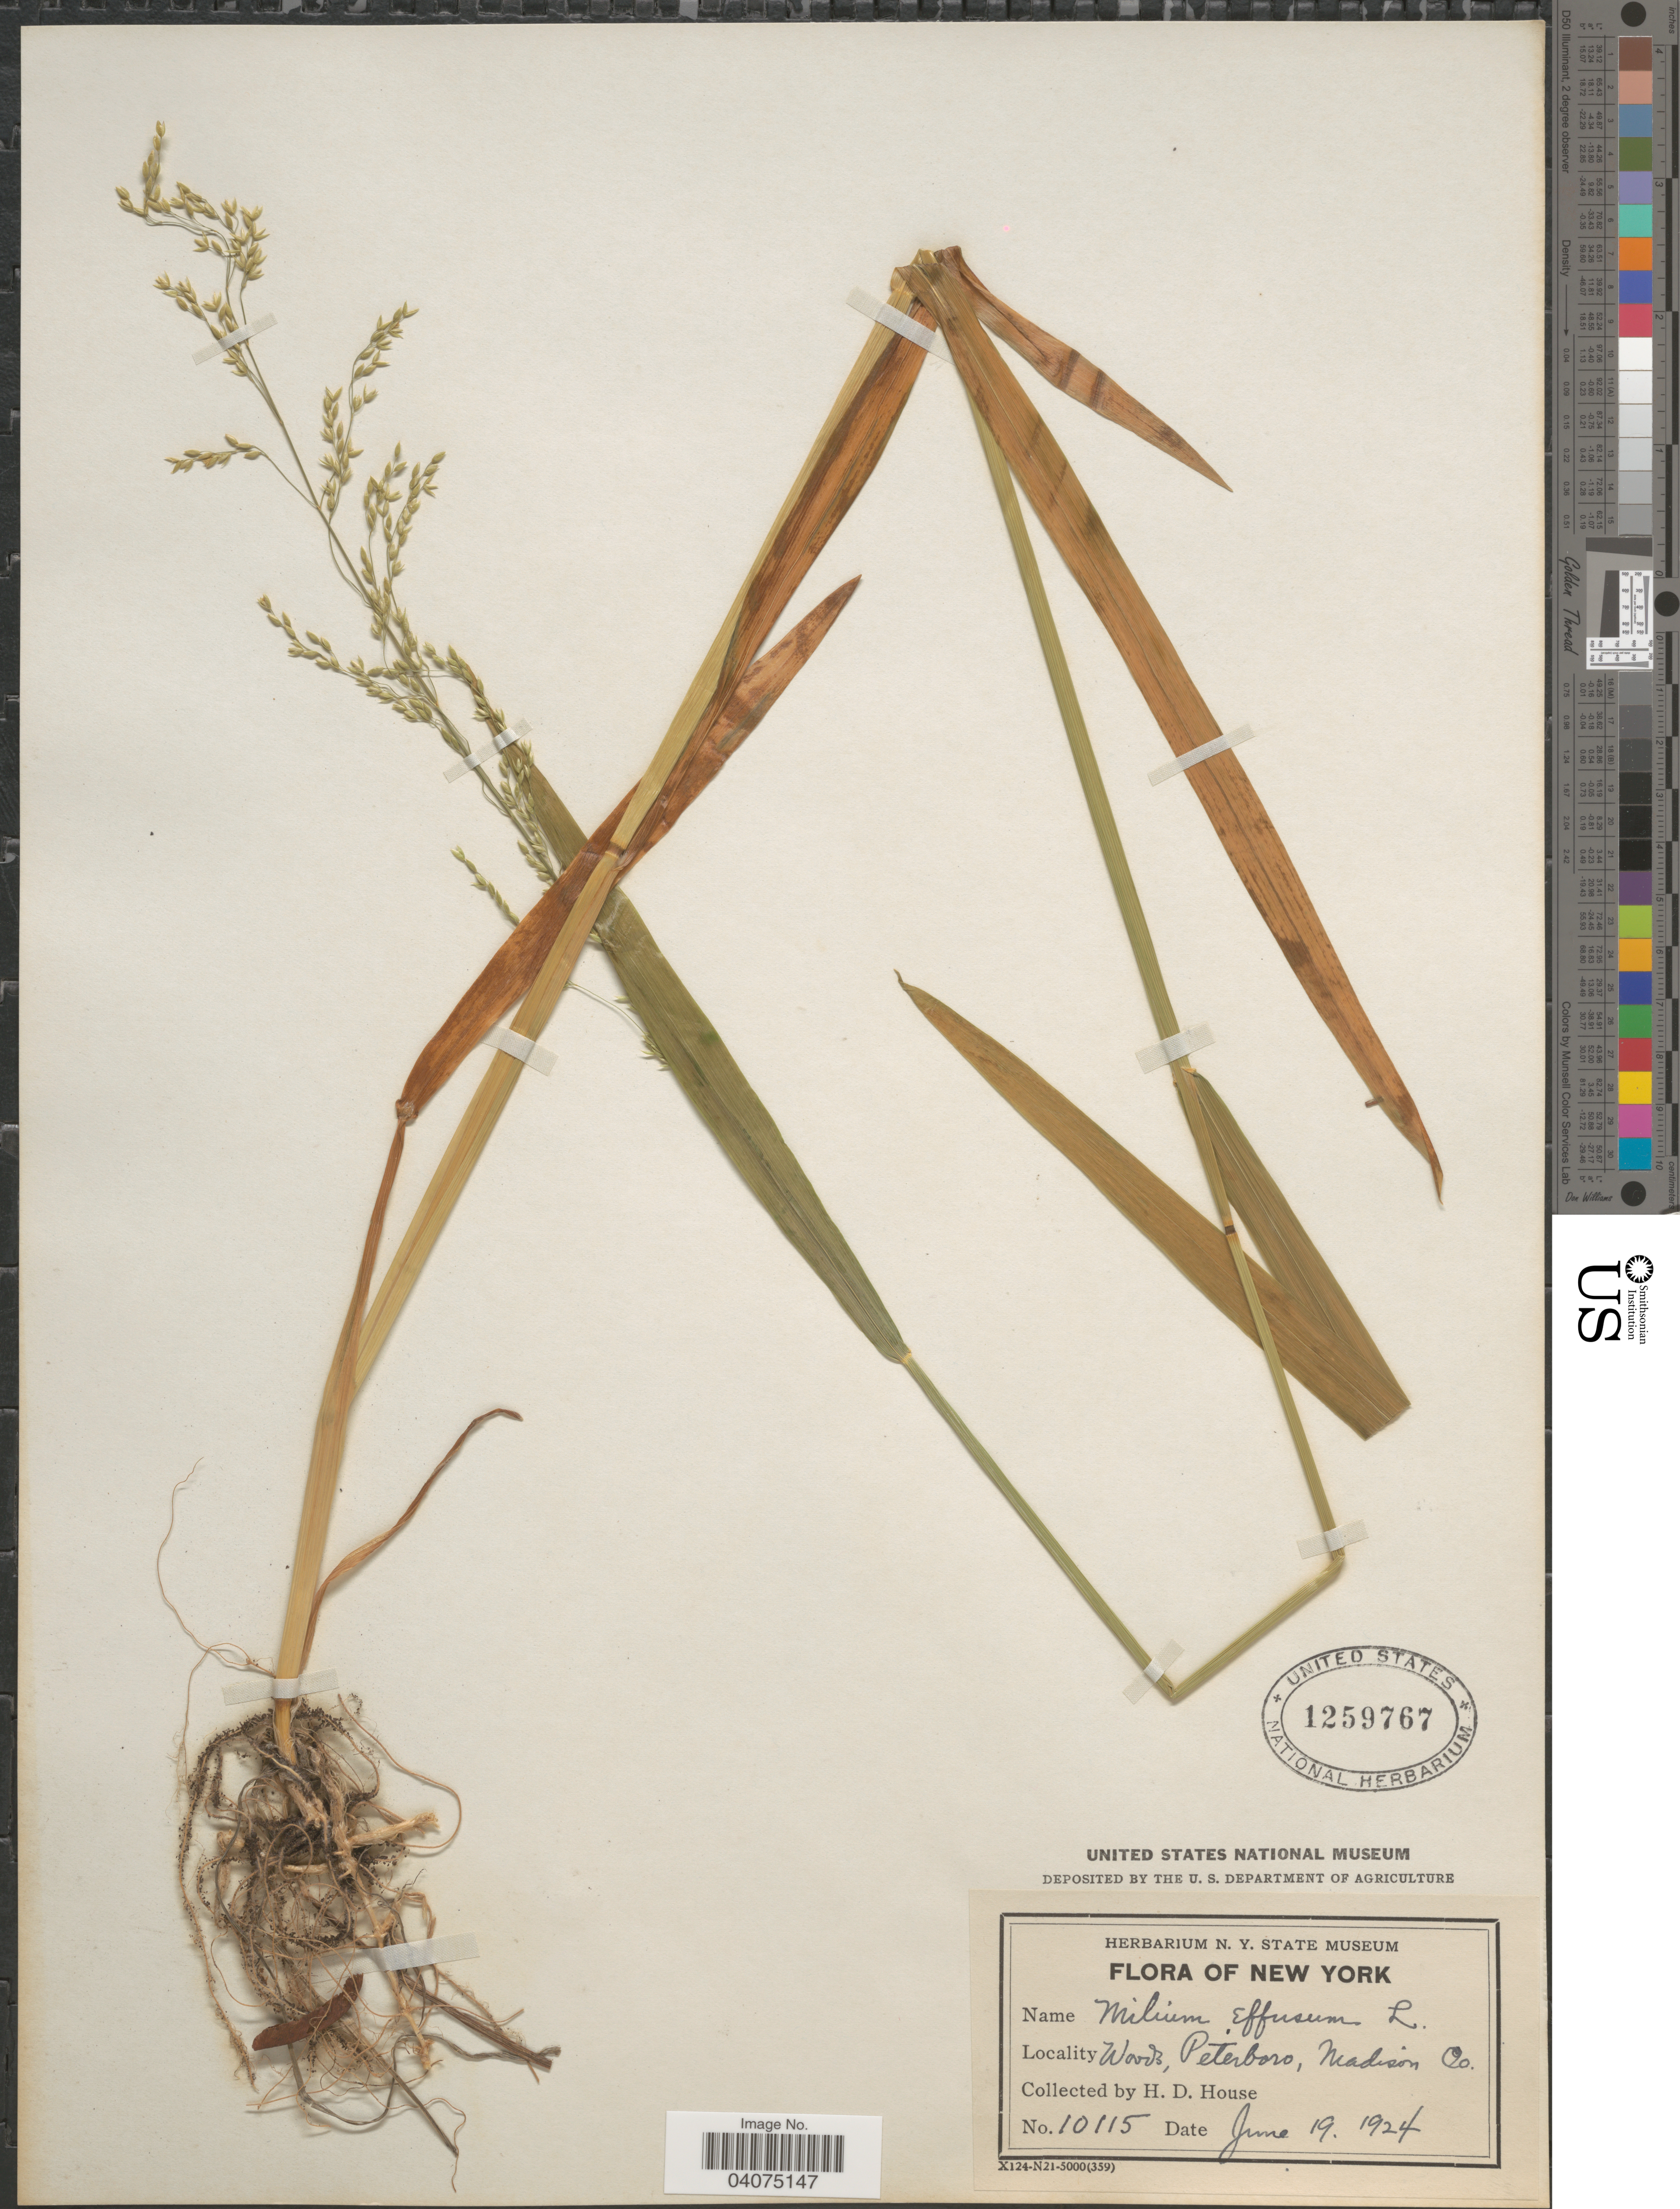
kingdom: Plantae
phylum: Tracheophyta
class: Liliopsida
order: Poales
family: Poaceae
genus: Milium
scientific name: Milium effusum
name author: L.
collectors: H. D. House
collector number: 10115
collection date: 1924-06-19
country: United States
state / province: New York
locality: Woods, Peterboro, Madison Co.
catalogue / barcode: US 1259767